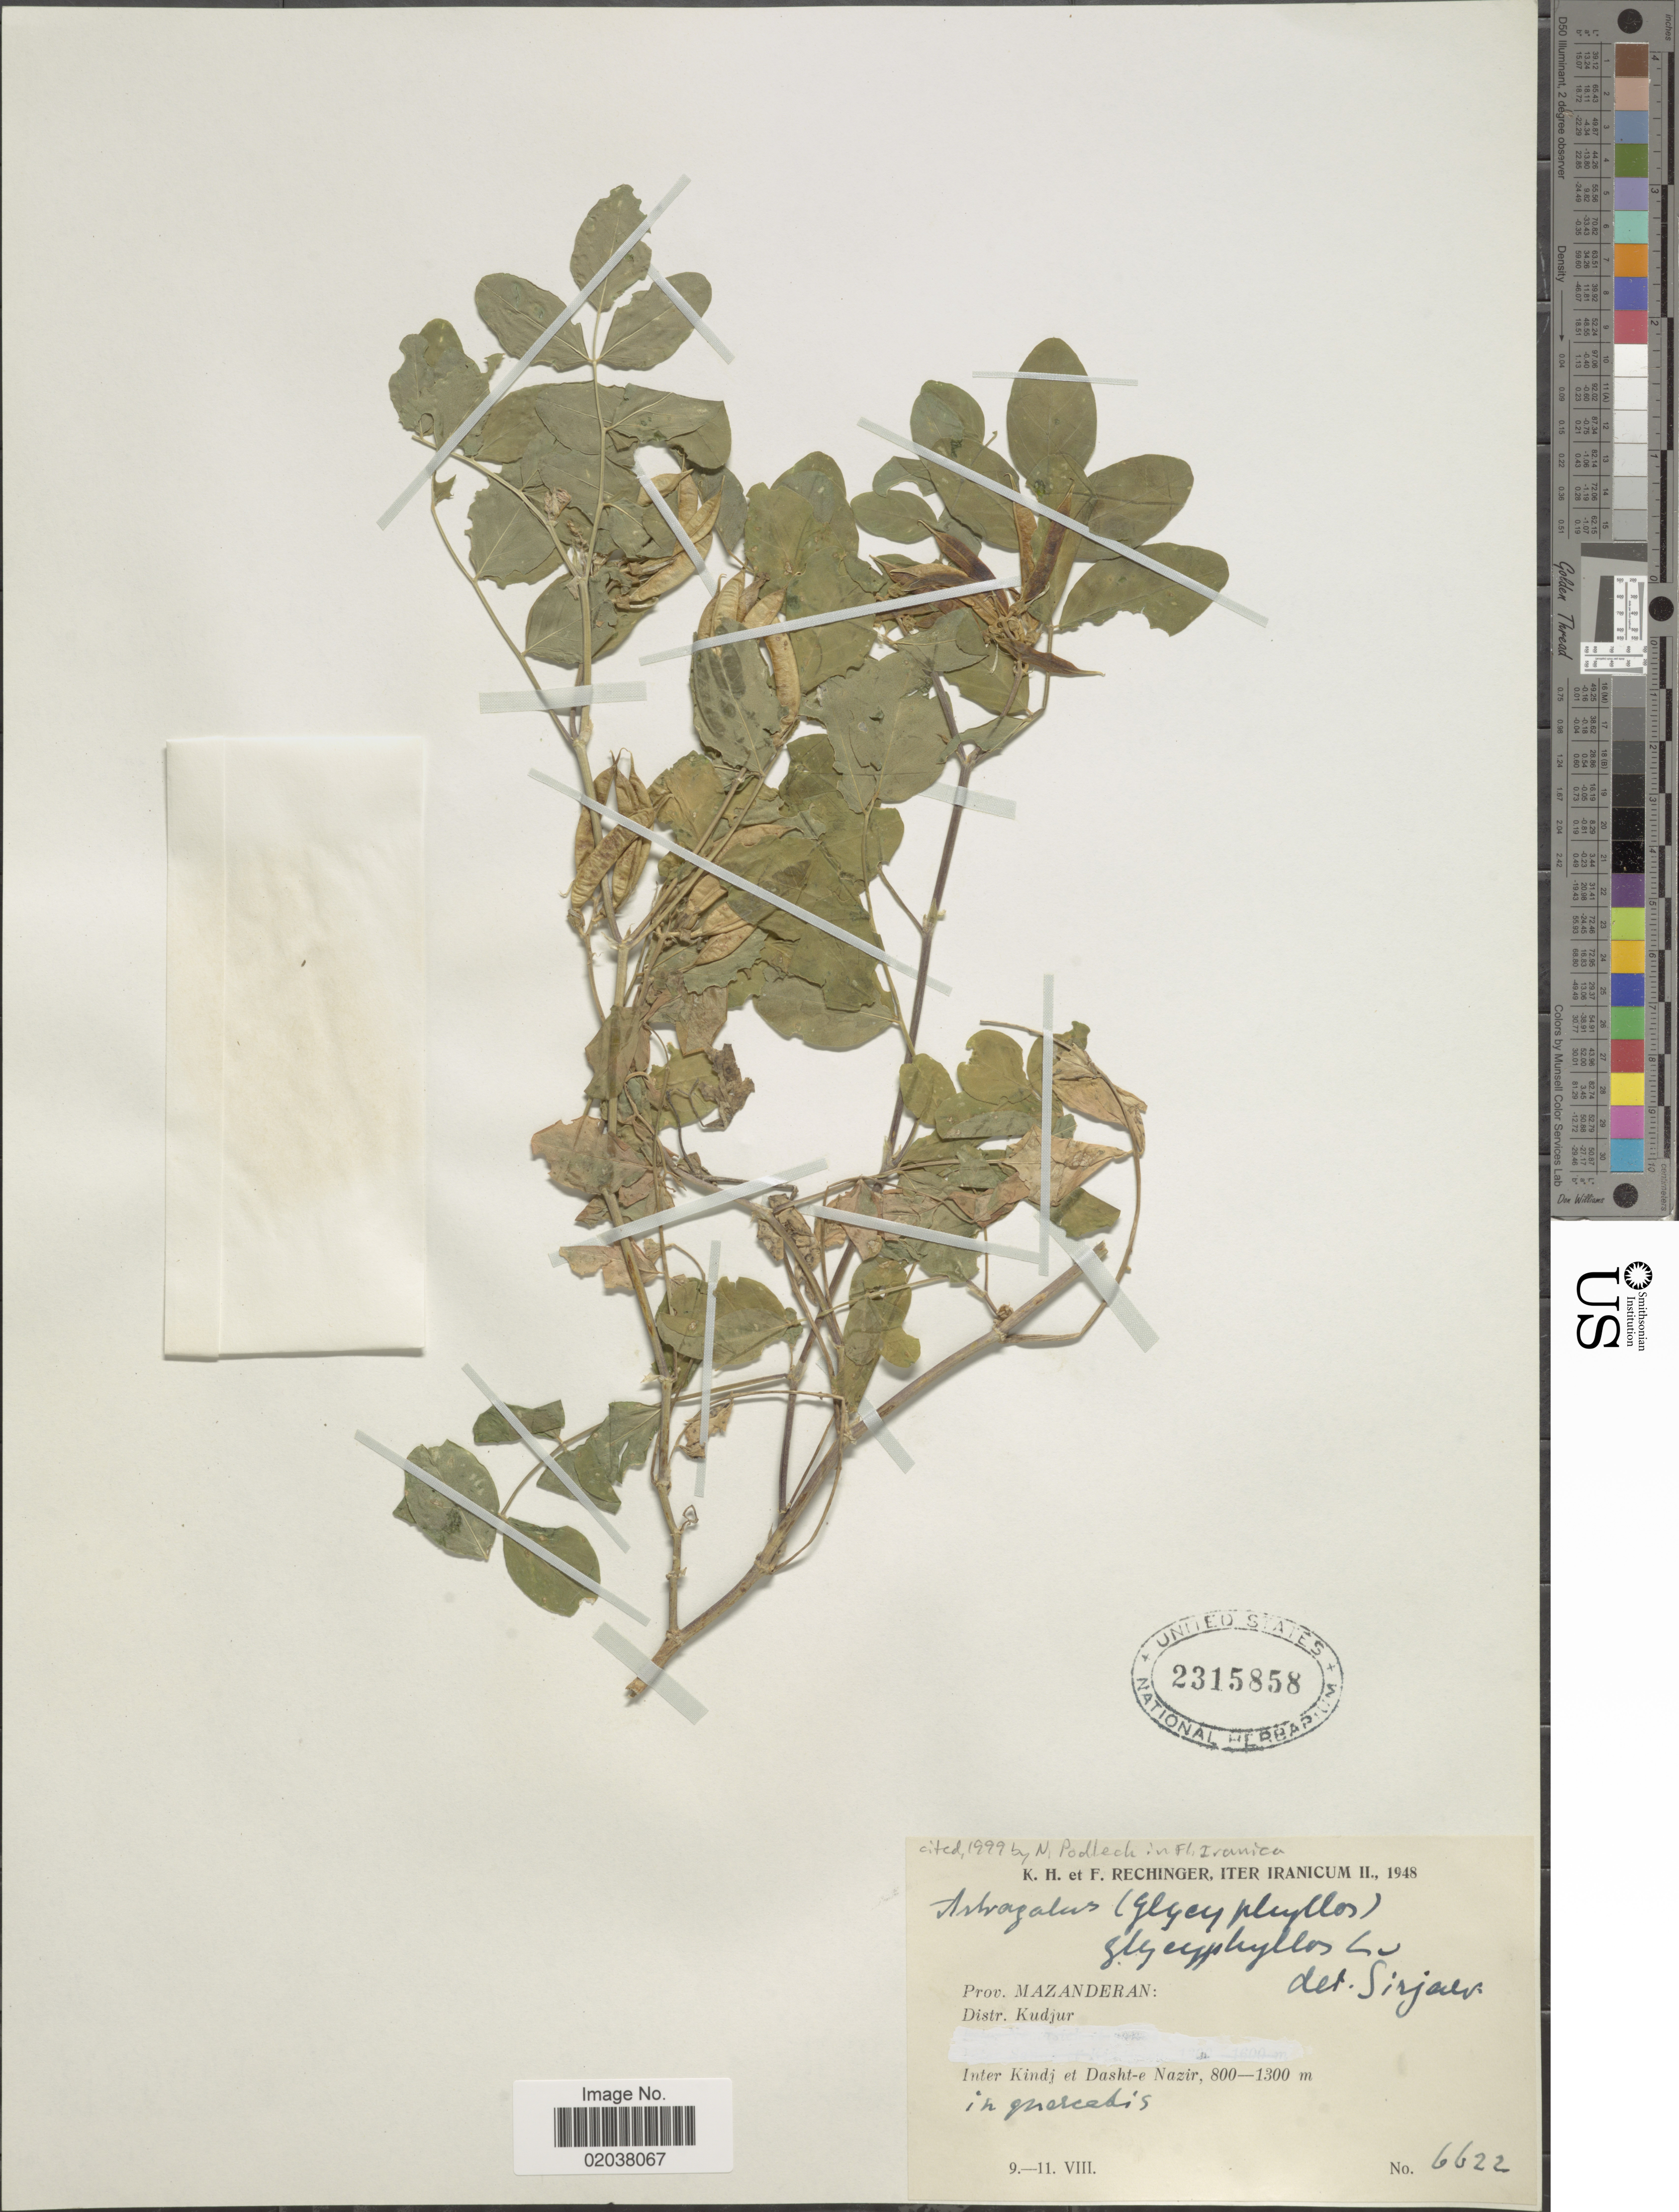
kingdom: Plantae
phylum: Tracheophyta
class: Magnoliopsida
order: Fabales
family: Fabaceae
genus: Astragalus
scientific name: Astragalus glycyphyllos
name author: L.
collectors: K. H. Rechinger & F. Rechinger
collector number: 6622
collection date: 1948-08-09/1948-08-11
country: Iran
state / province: Mazandaran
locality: Prov. Mazanderan: Distr. Kudjur. Inter Kindj et Dasht-e Nazir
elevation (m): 800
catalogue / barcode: US 2315858